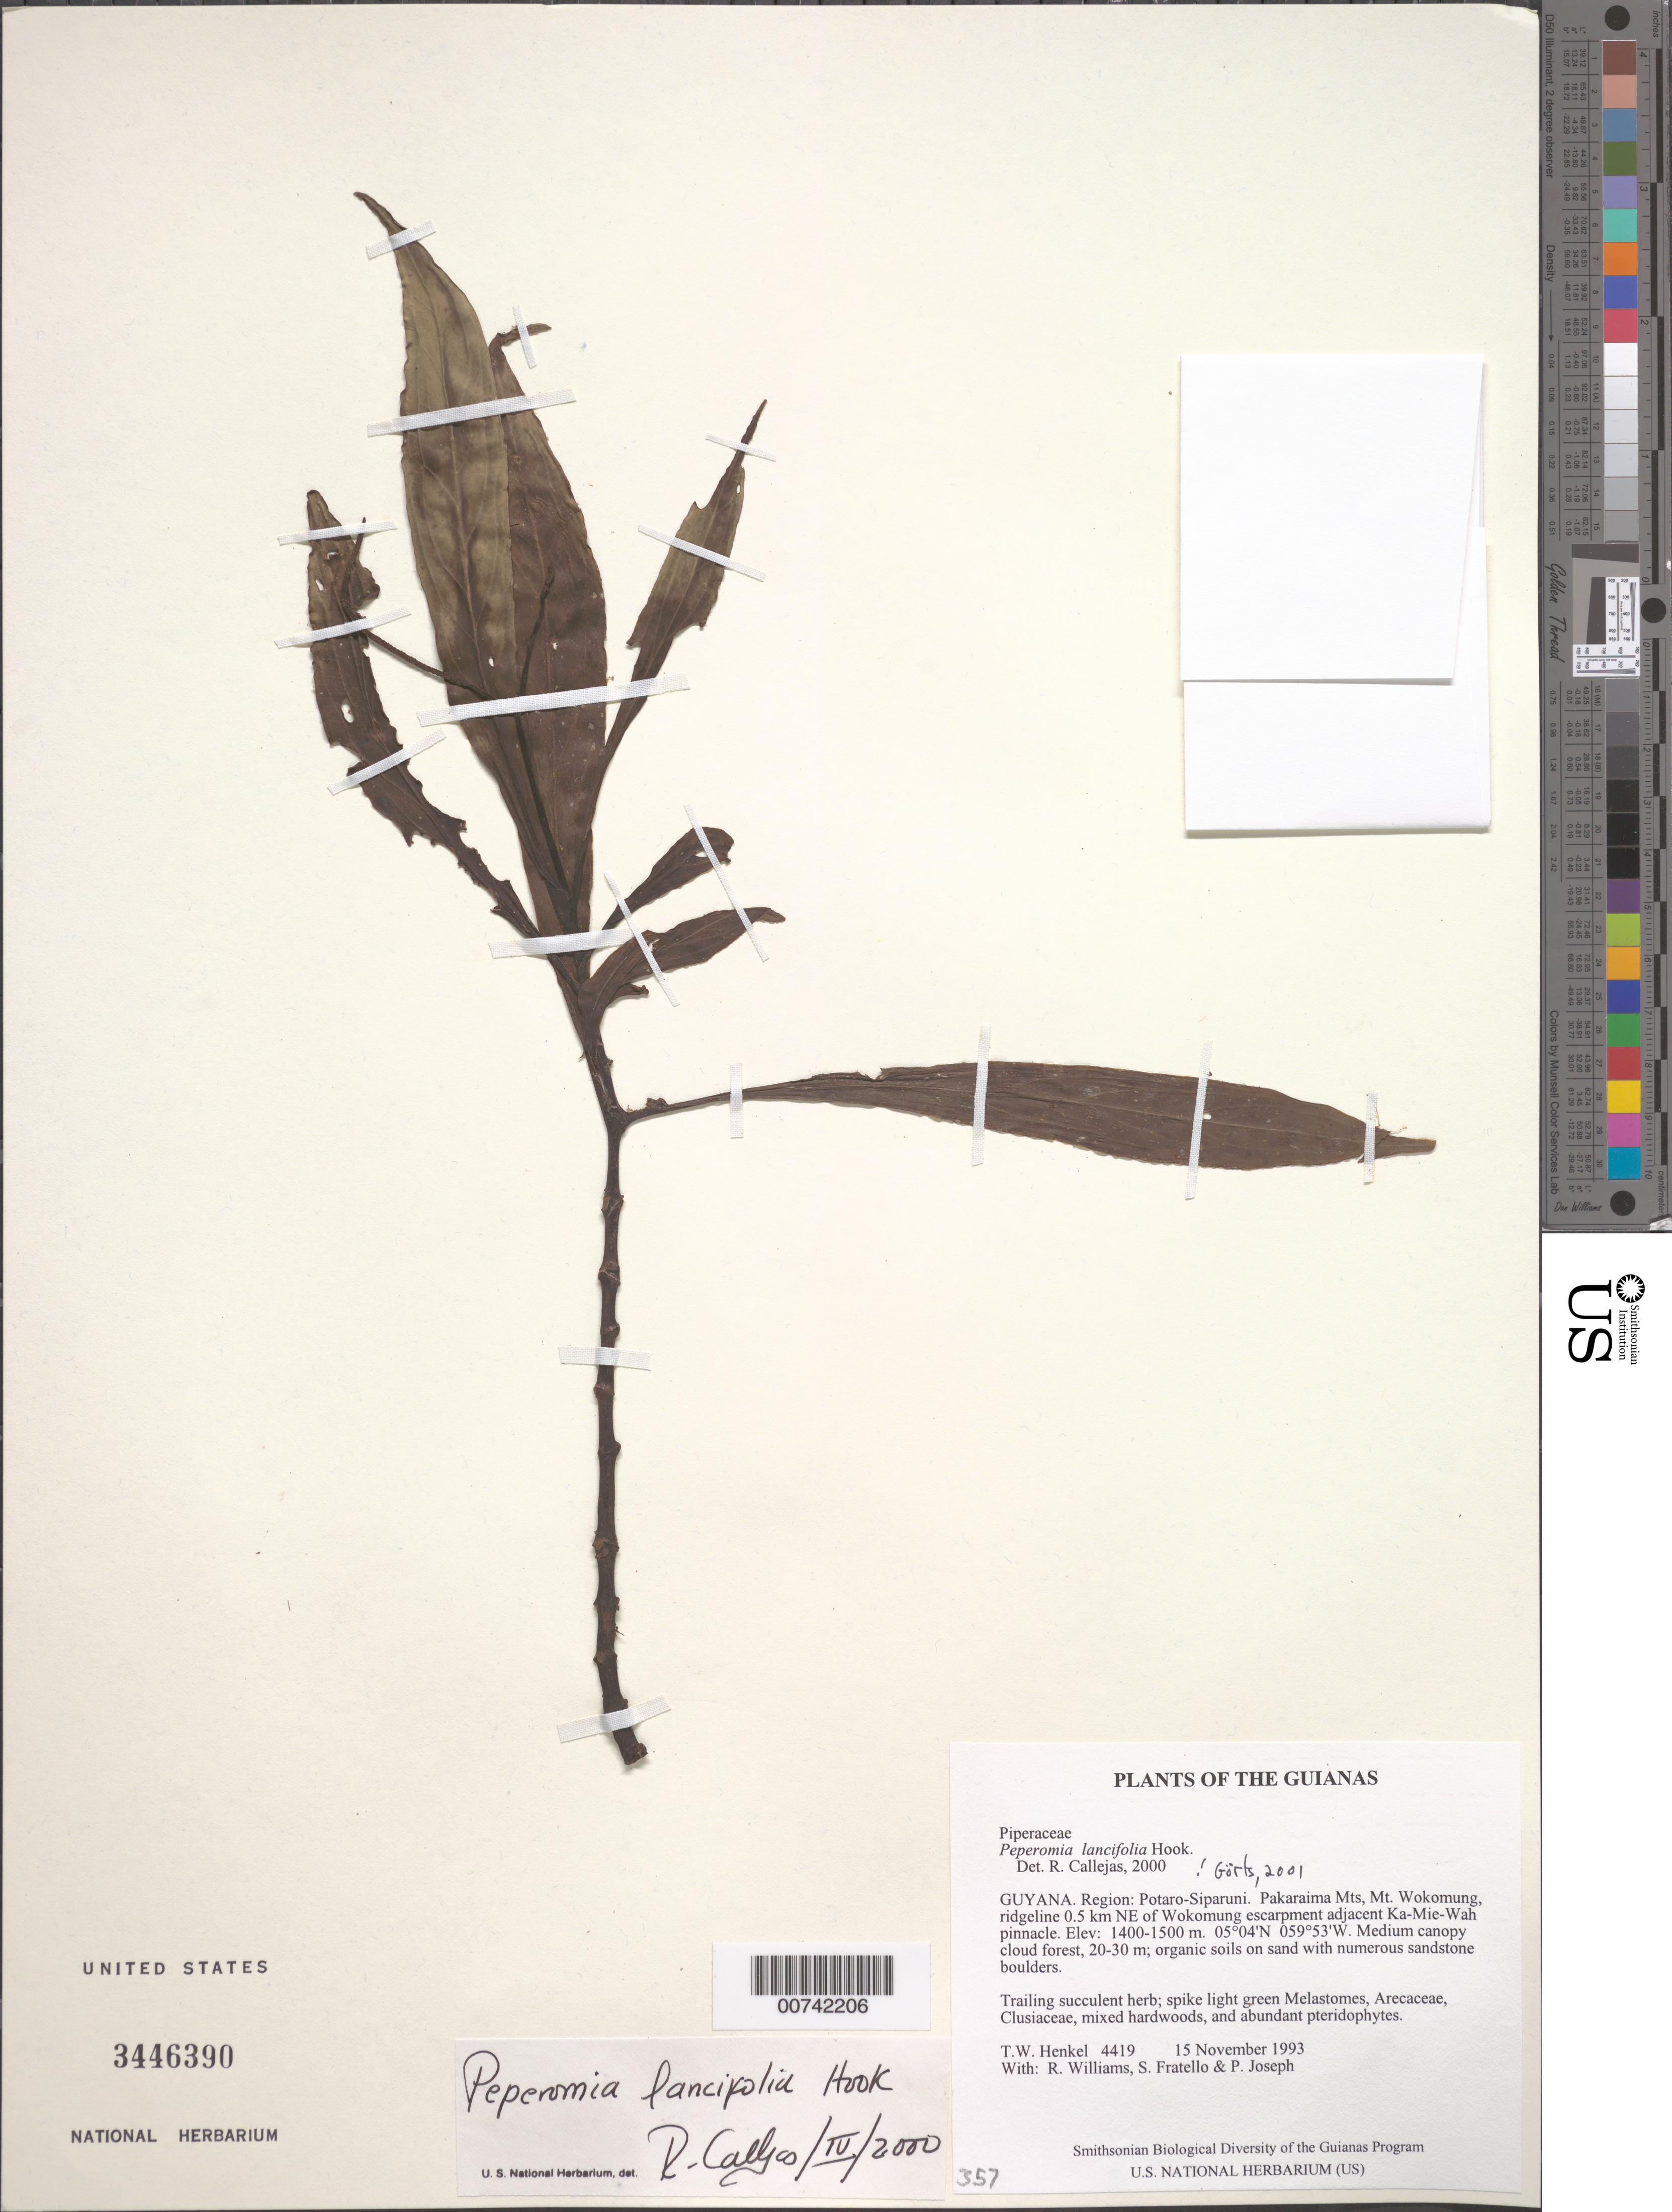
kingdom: Plantae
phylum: Tracheophyta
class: Magnoliopsida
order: Piperales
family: Piperaceae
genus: Peperomia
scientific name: Peperomia lancifolia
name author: Hook.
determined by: Görts-van Rijn, A. R. A.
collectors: T. Henkel, R. Williams, S. Fratello & P. Joseph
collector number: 4419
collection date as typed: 15 November 1993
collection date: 1993-11-15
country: Guyana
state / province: Potaro-Siparuni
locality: Pakaraima Mts, Mt. Wokomung, ridgeline 0.5 km NE of Wokomung escarpment adjacent Ka-Mie-Wah pinnacle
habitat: Medium canopy cloud forest, 20-30 m; organic soils on sand with numerous sandstone boulders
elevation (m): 1400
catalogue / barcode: US 3446390